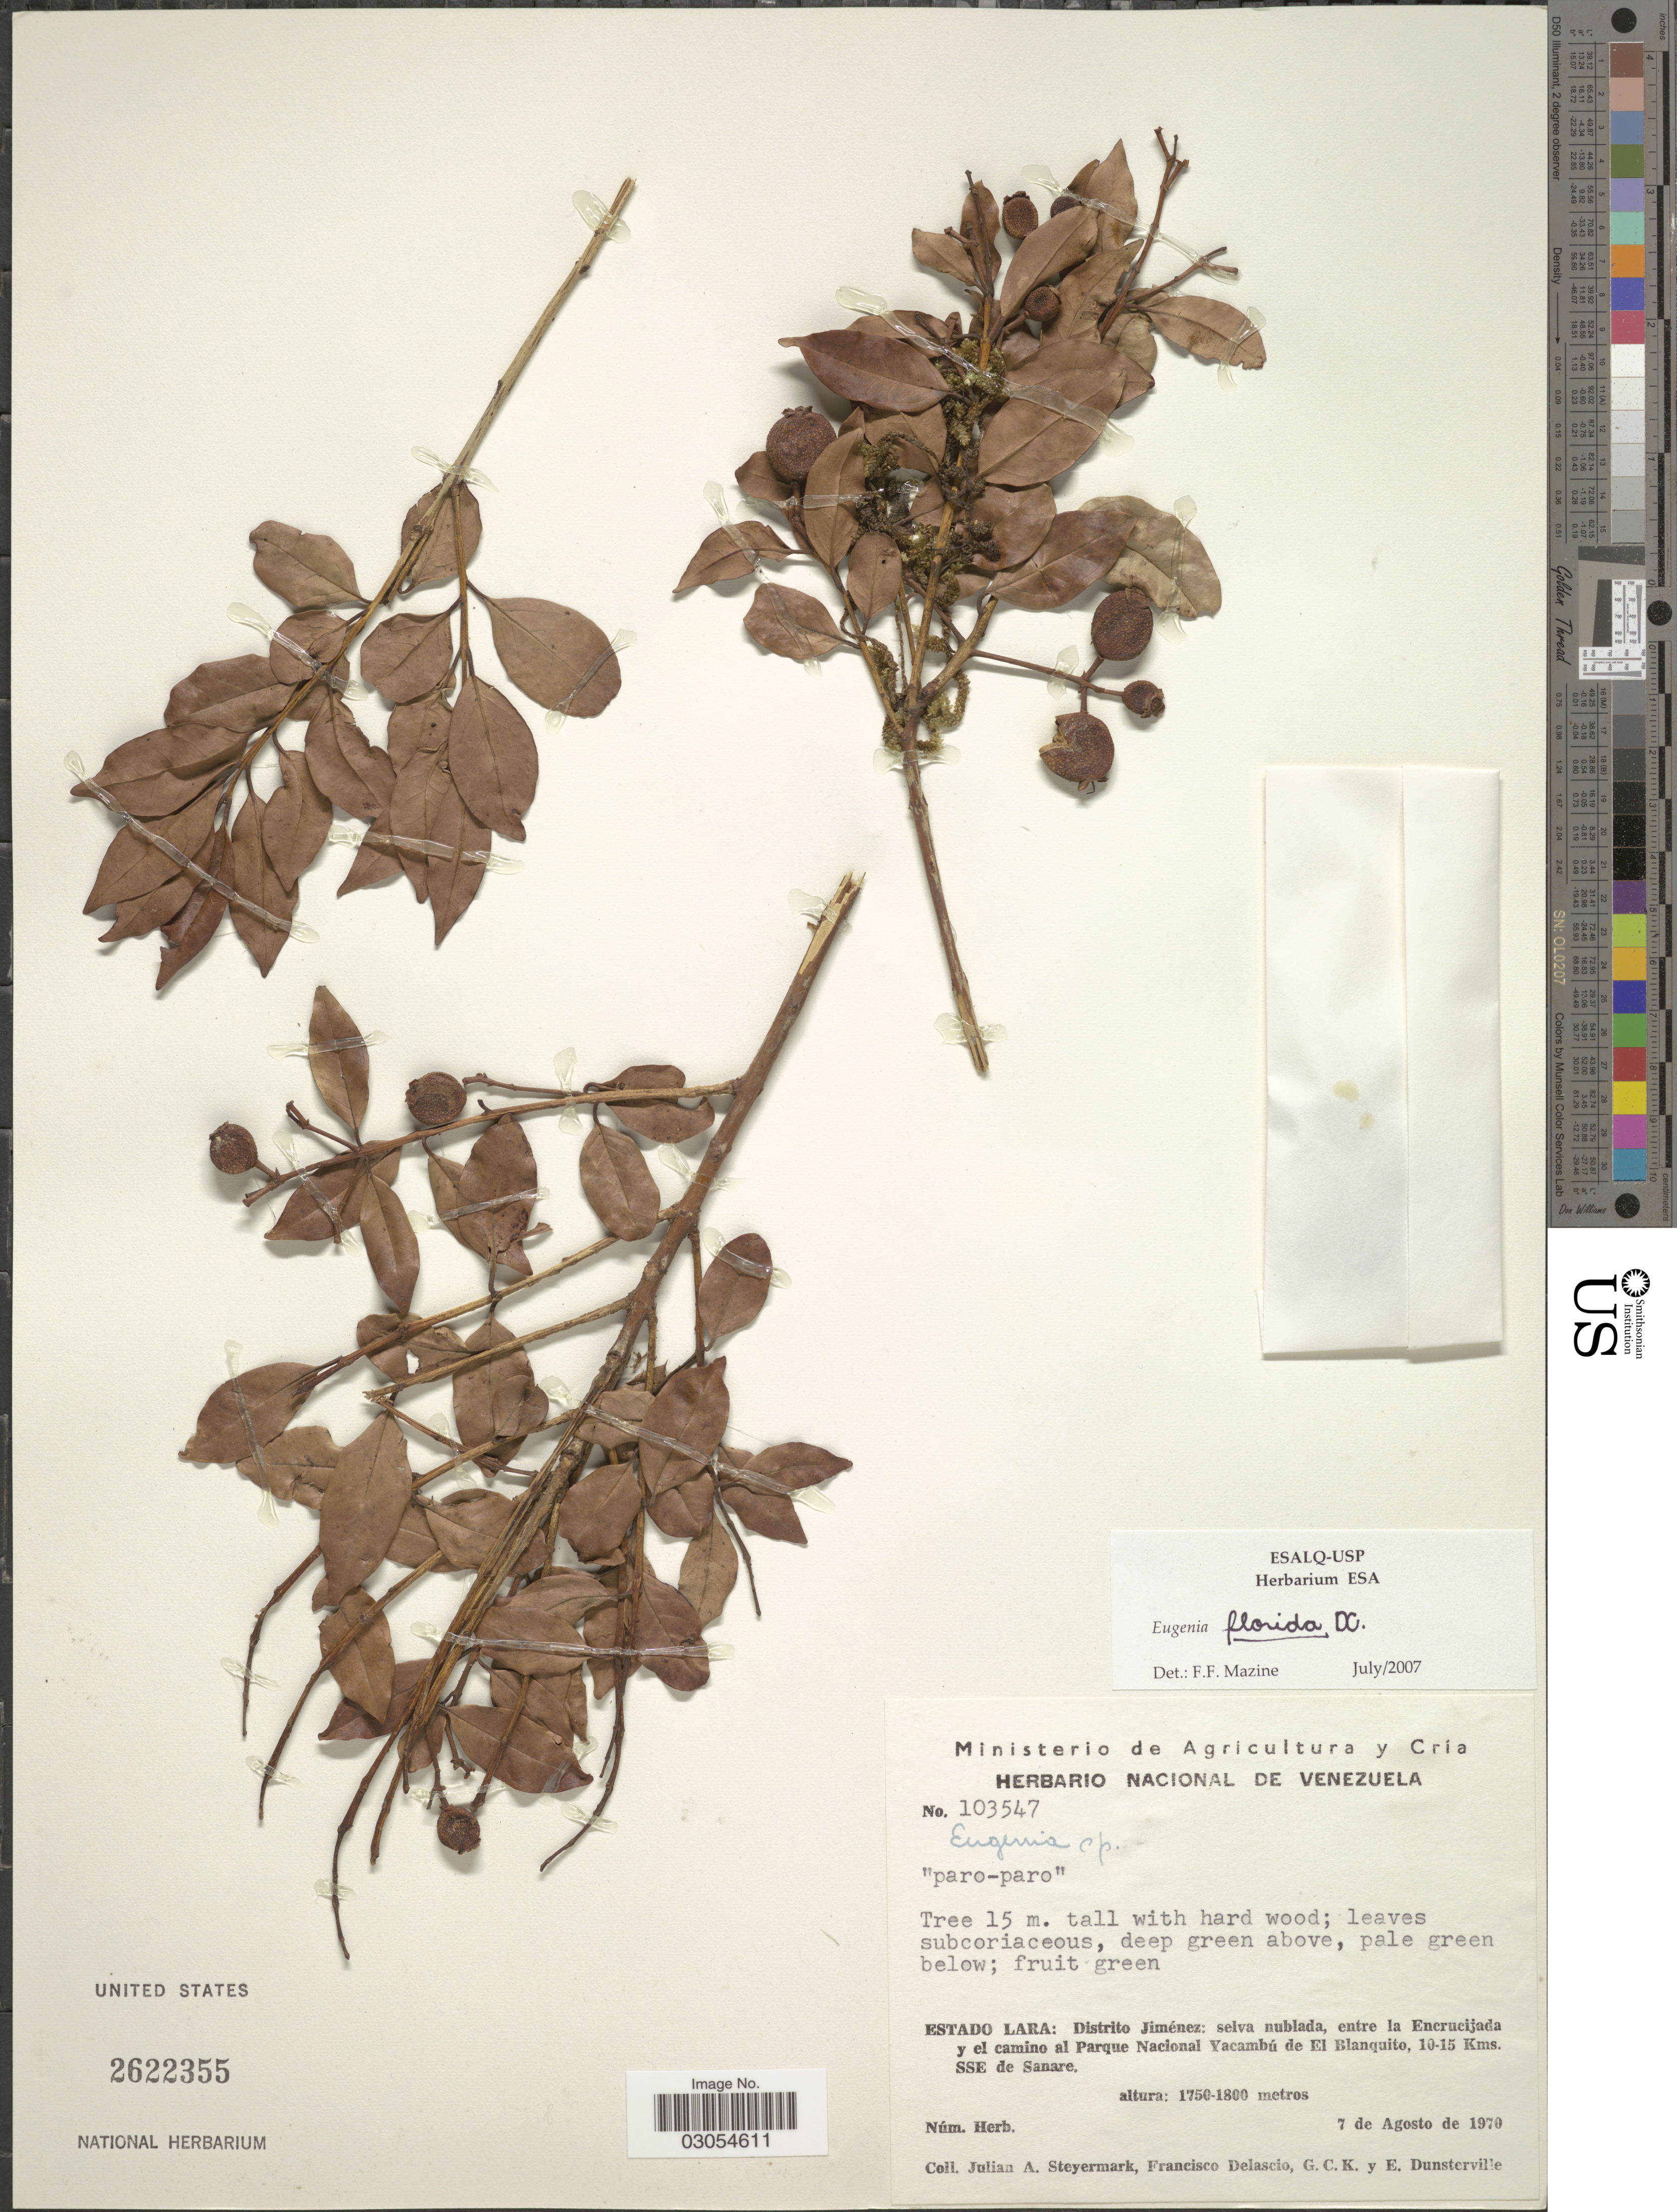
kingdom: Plantae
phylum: Tracheophyta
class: Magnoliopsida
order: Myrtales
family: Myrtaceae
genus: Eugenia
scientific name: Eugenia florida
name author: DC.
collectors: J. Steyermark, F. Delascio C., G. C. K. Dunsterville & E. Dunsterville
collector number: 103547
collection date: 1970-08-07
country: Venezuela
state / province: Lara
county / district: Jiménez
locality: Distrito Jiménez: selva nublada, entre la Encrucijada y el camino al Parque Nacional Yacambú de El Blanquito, 10-15 Kms. SSE de Sanare.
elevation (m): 1750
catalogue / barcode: US 2622355